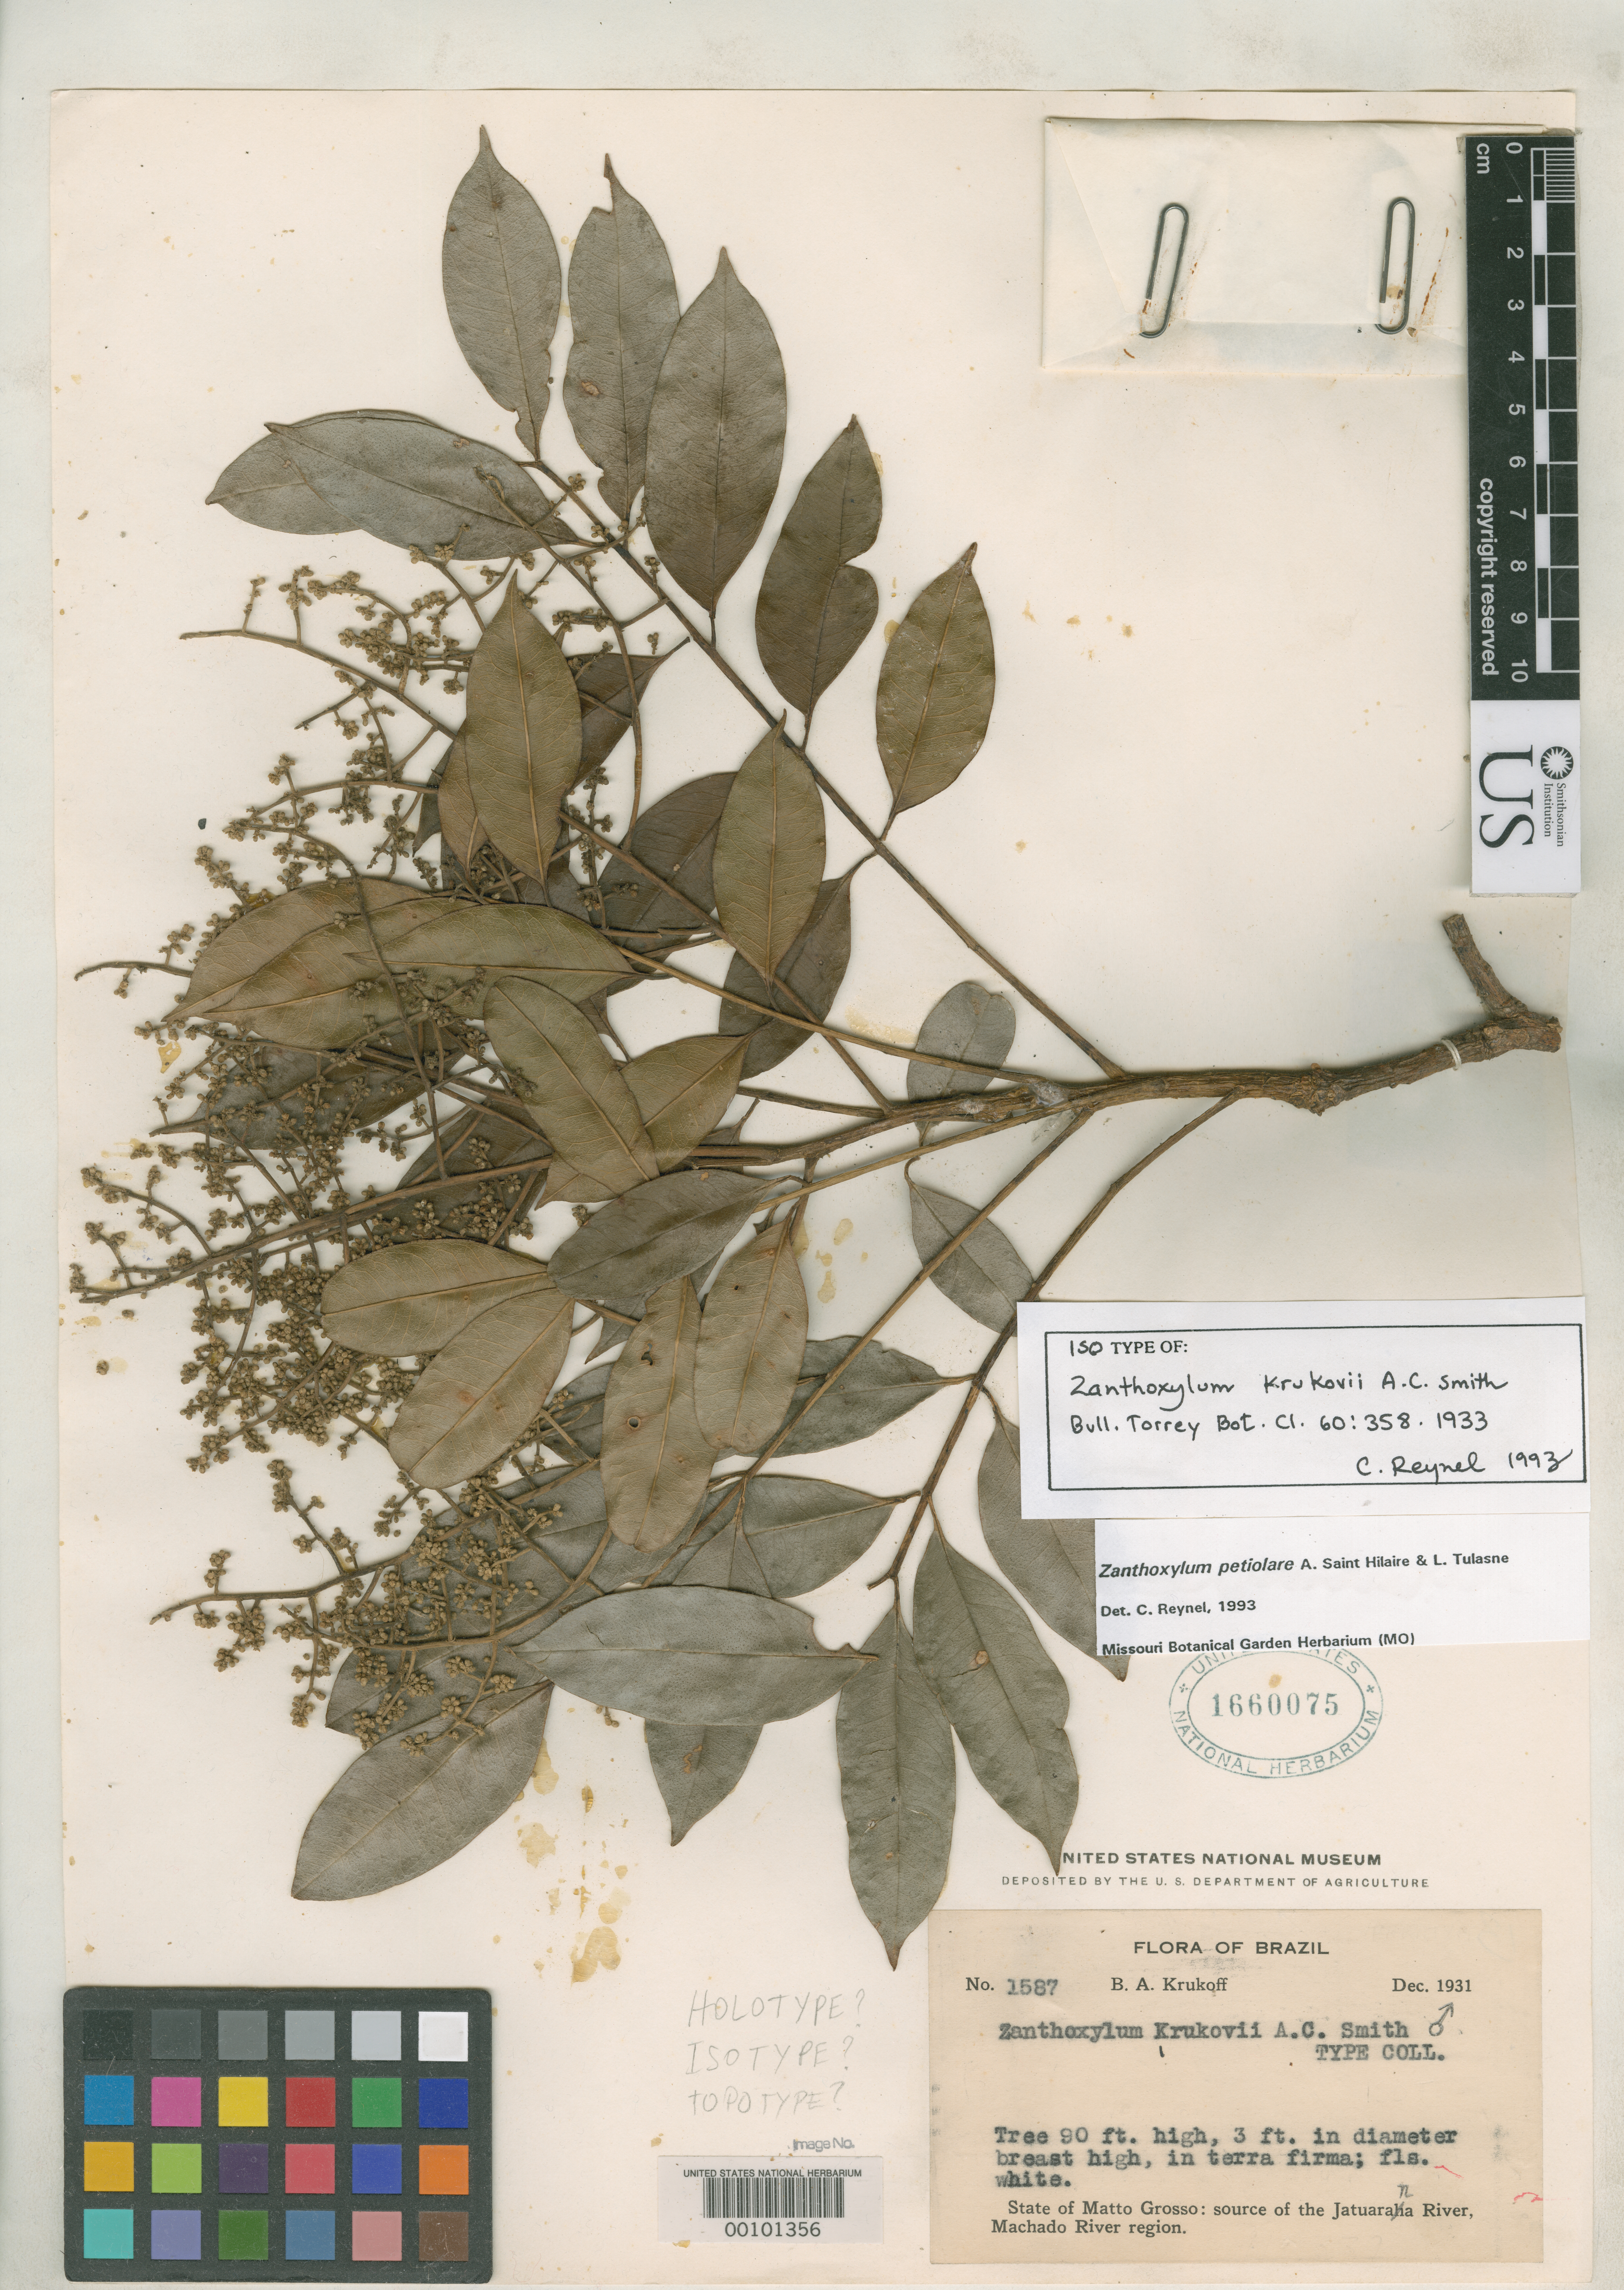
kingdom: Plantae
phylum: Tracheophyta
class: Magnoliopsida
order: Sapindales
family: Rutaceae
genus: Zanthoxylum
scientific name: Zanthoxylum krukovii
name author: A.C. Sm.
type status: Isotype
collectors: B. A. Krukoff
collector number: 1587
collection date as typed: Dec 1931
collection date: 1931-12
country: Brazil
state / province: Mato Grosso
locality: Machado River region, near source of Jatuaranca River.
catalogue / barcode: US 1660075